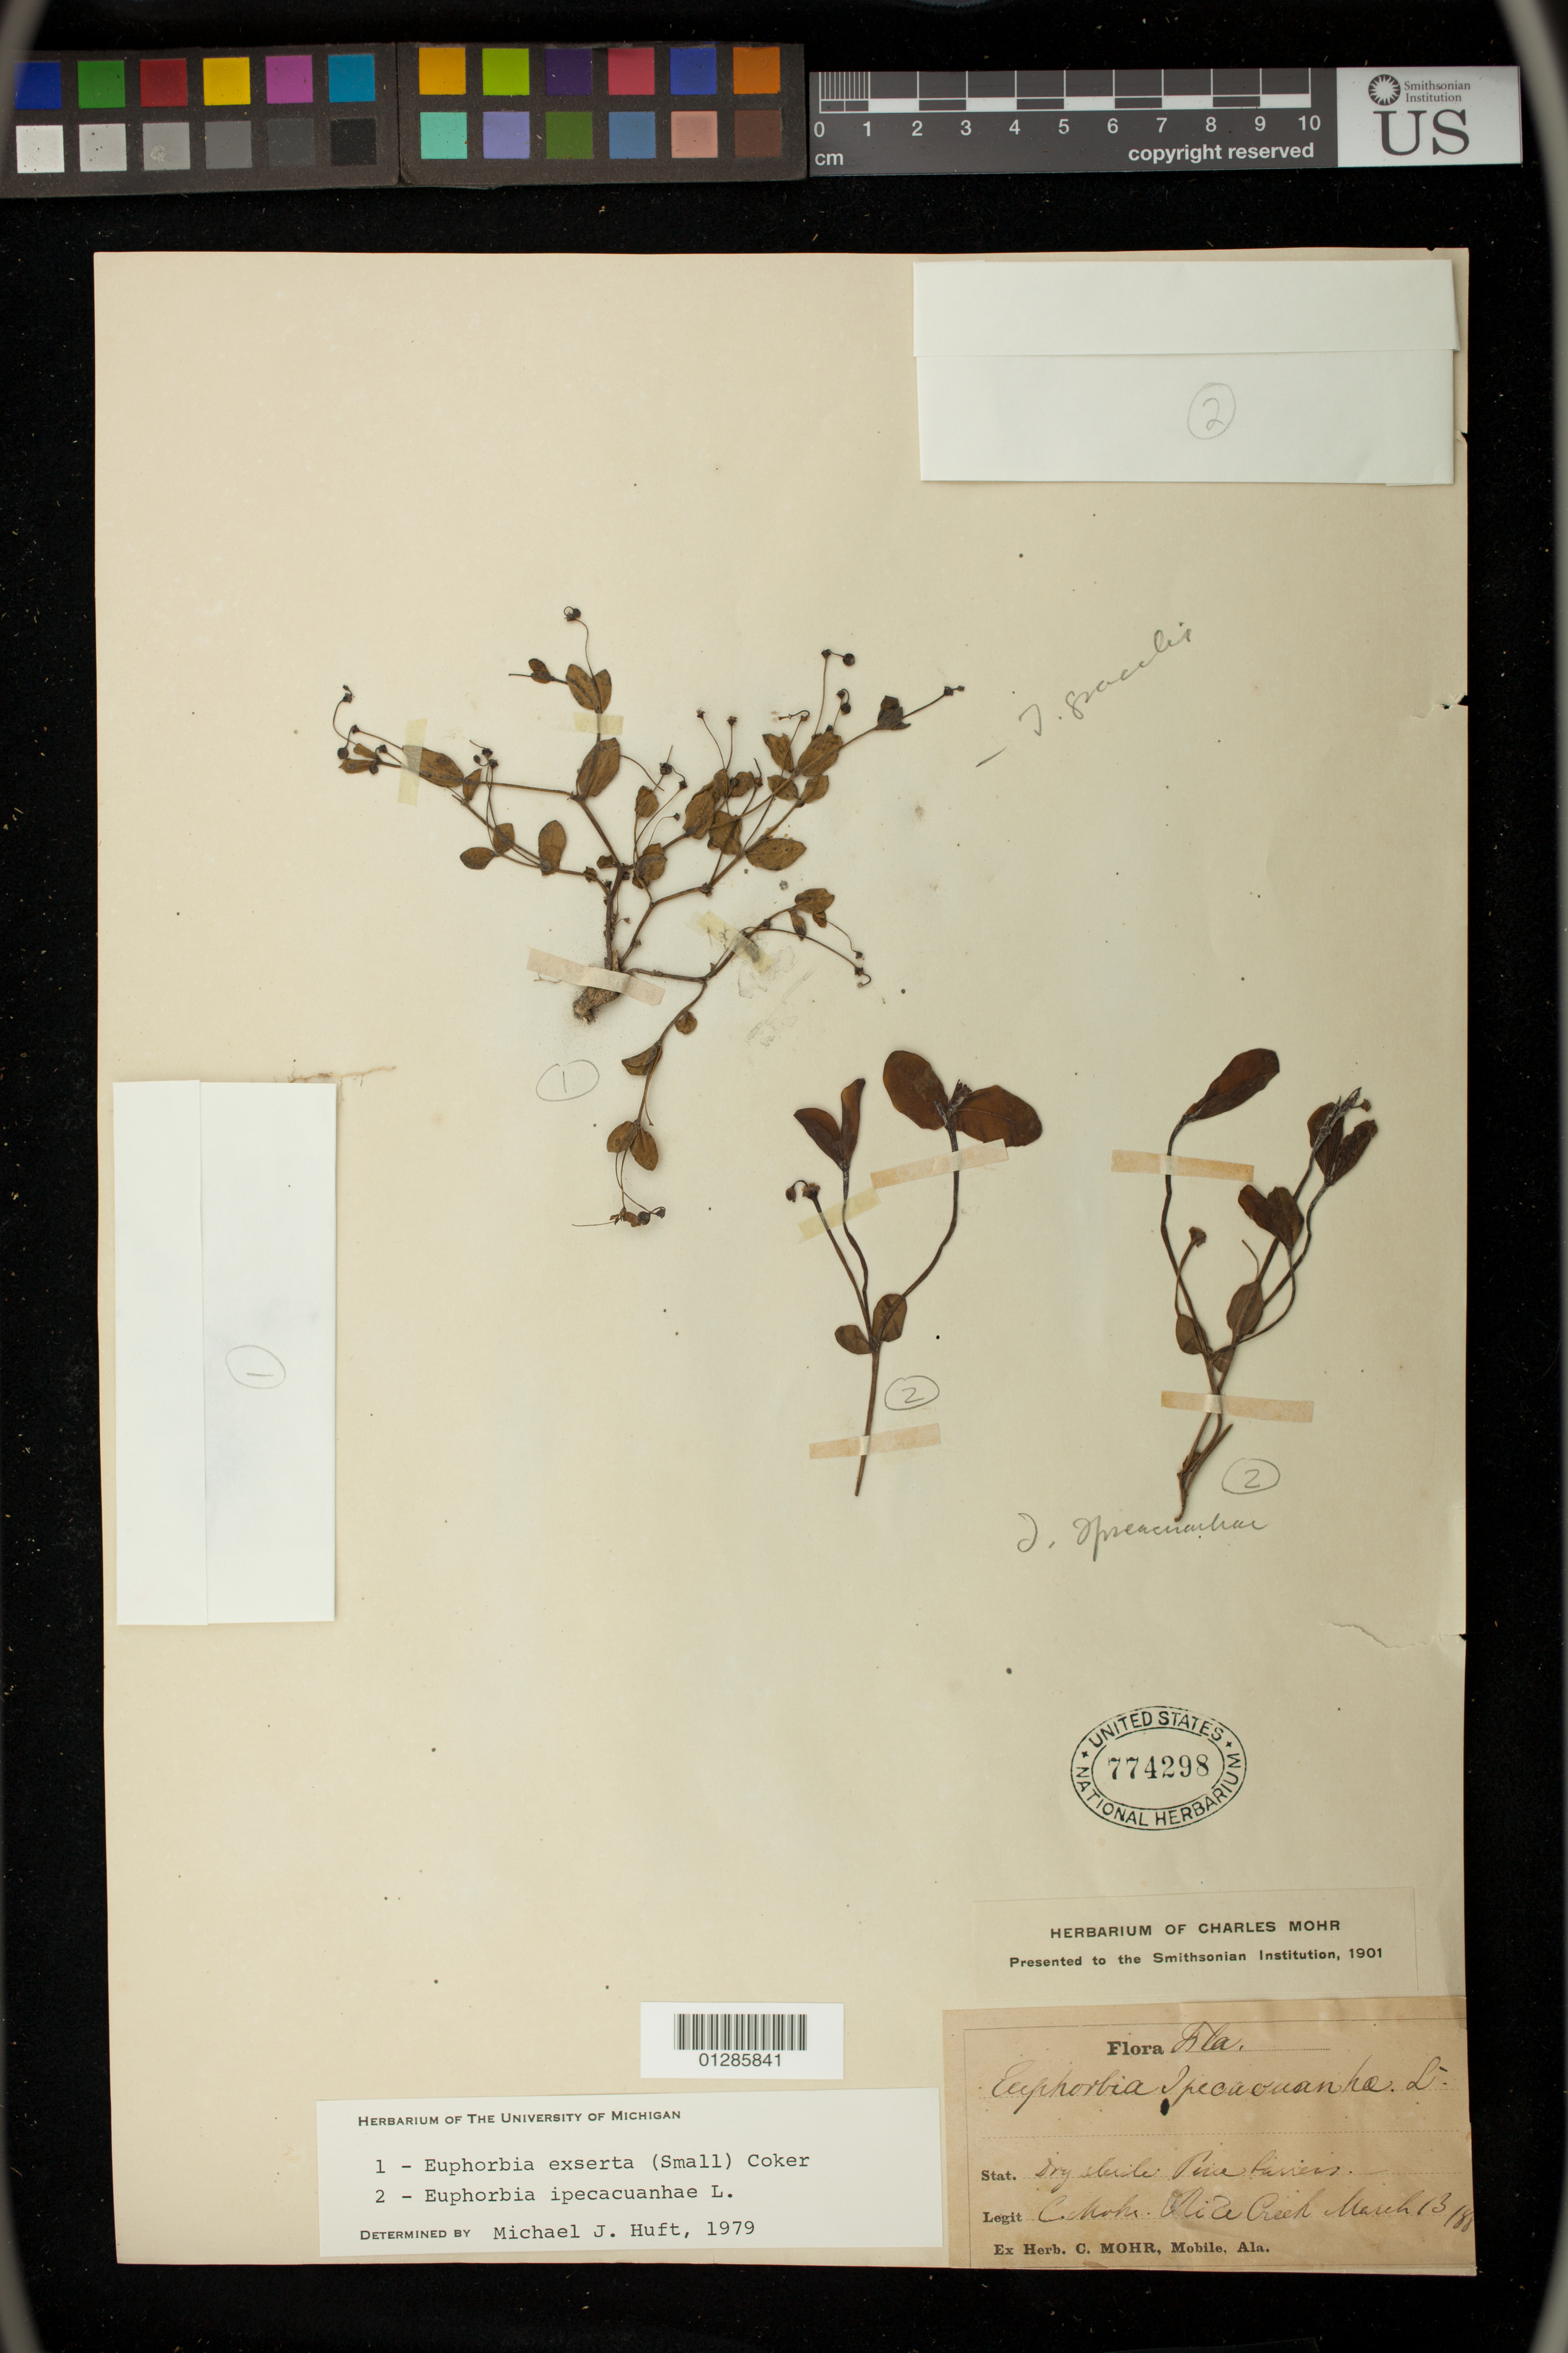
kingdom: Plantae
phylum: Tracheophyta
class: Magnoliopsida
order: Malpighiales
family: Euphorbiaceae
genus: Euphorbia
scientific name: Euphorbia exserta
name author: (Small) Coker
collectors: C. T. Mohr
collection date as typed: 188--03-13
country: United States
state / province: Florida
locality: Rice creek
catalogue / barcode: US 774298